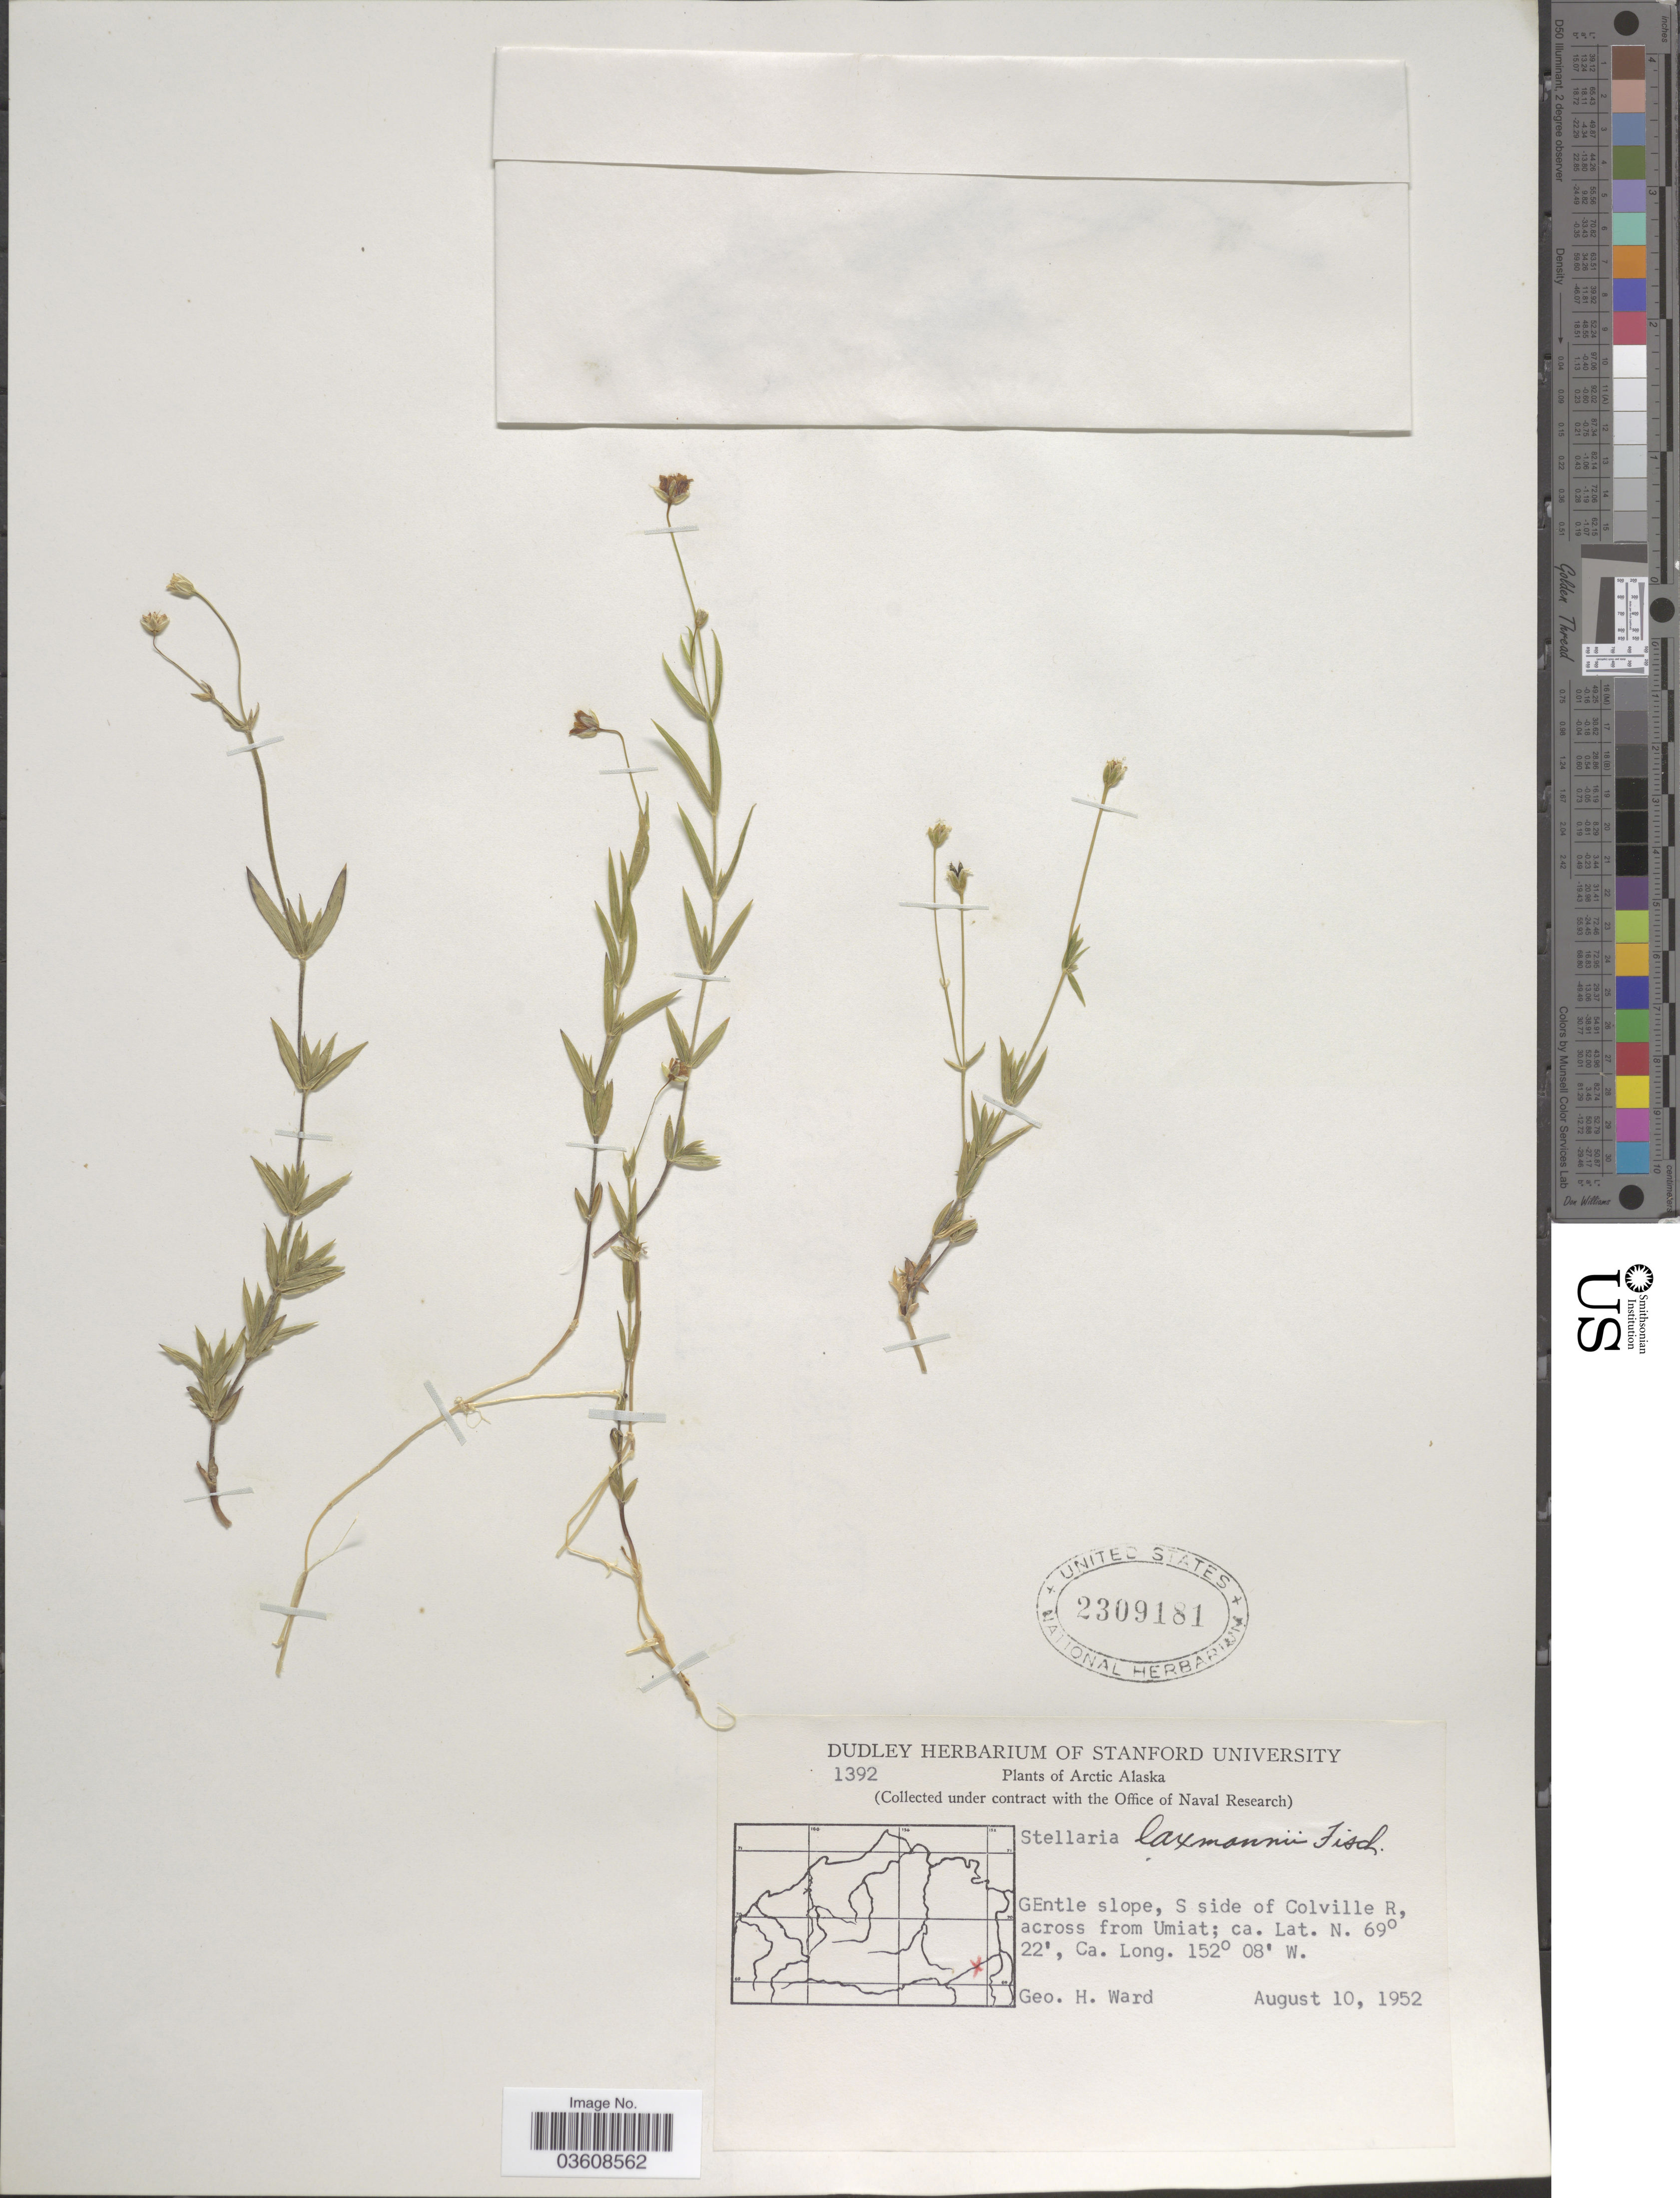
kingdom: Plantae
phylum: Tracheophyta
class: Magnoliopsida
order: Caryophyllales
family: Caryophyllaceae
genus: Stellaria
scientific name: Stellaria laxmannii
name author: Fisch. ex Ser.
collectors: G. H. Ward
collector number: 1392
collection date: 1952-08-10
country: United States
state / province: Alaska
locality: Arctic Alaska. Gentle slope, S side of Colville R, across from Umiat.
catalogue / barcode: US 2309181